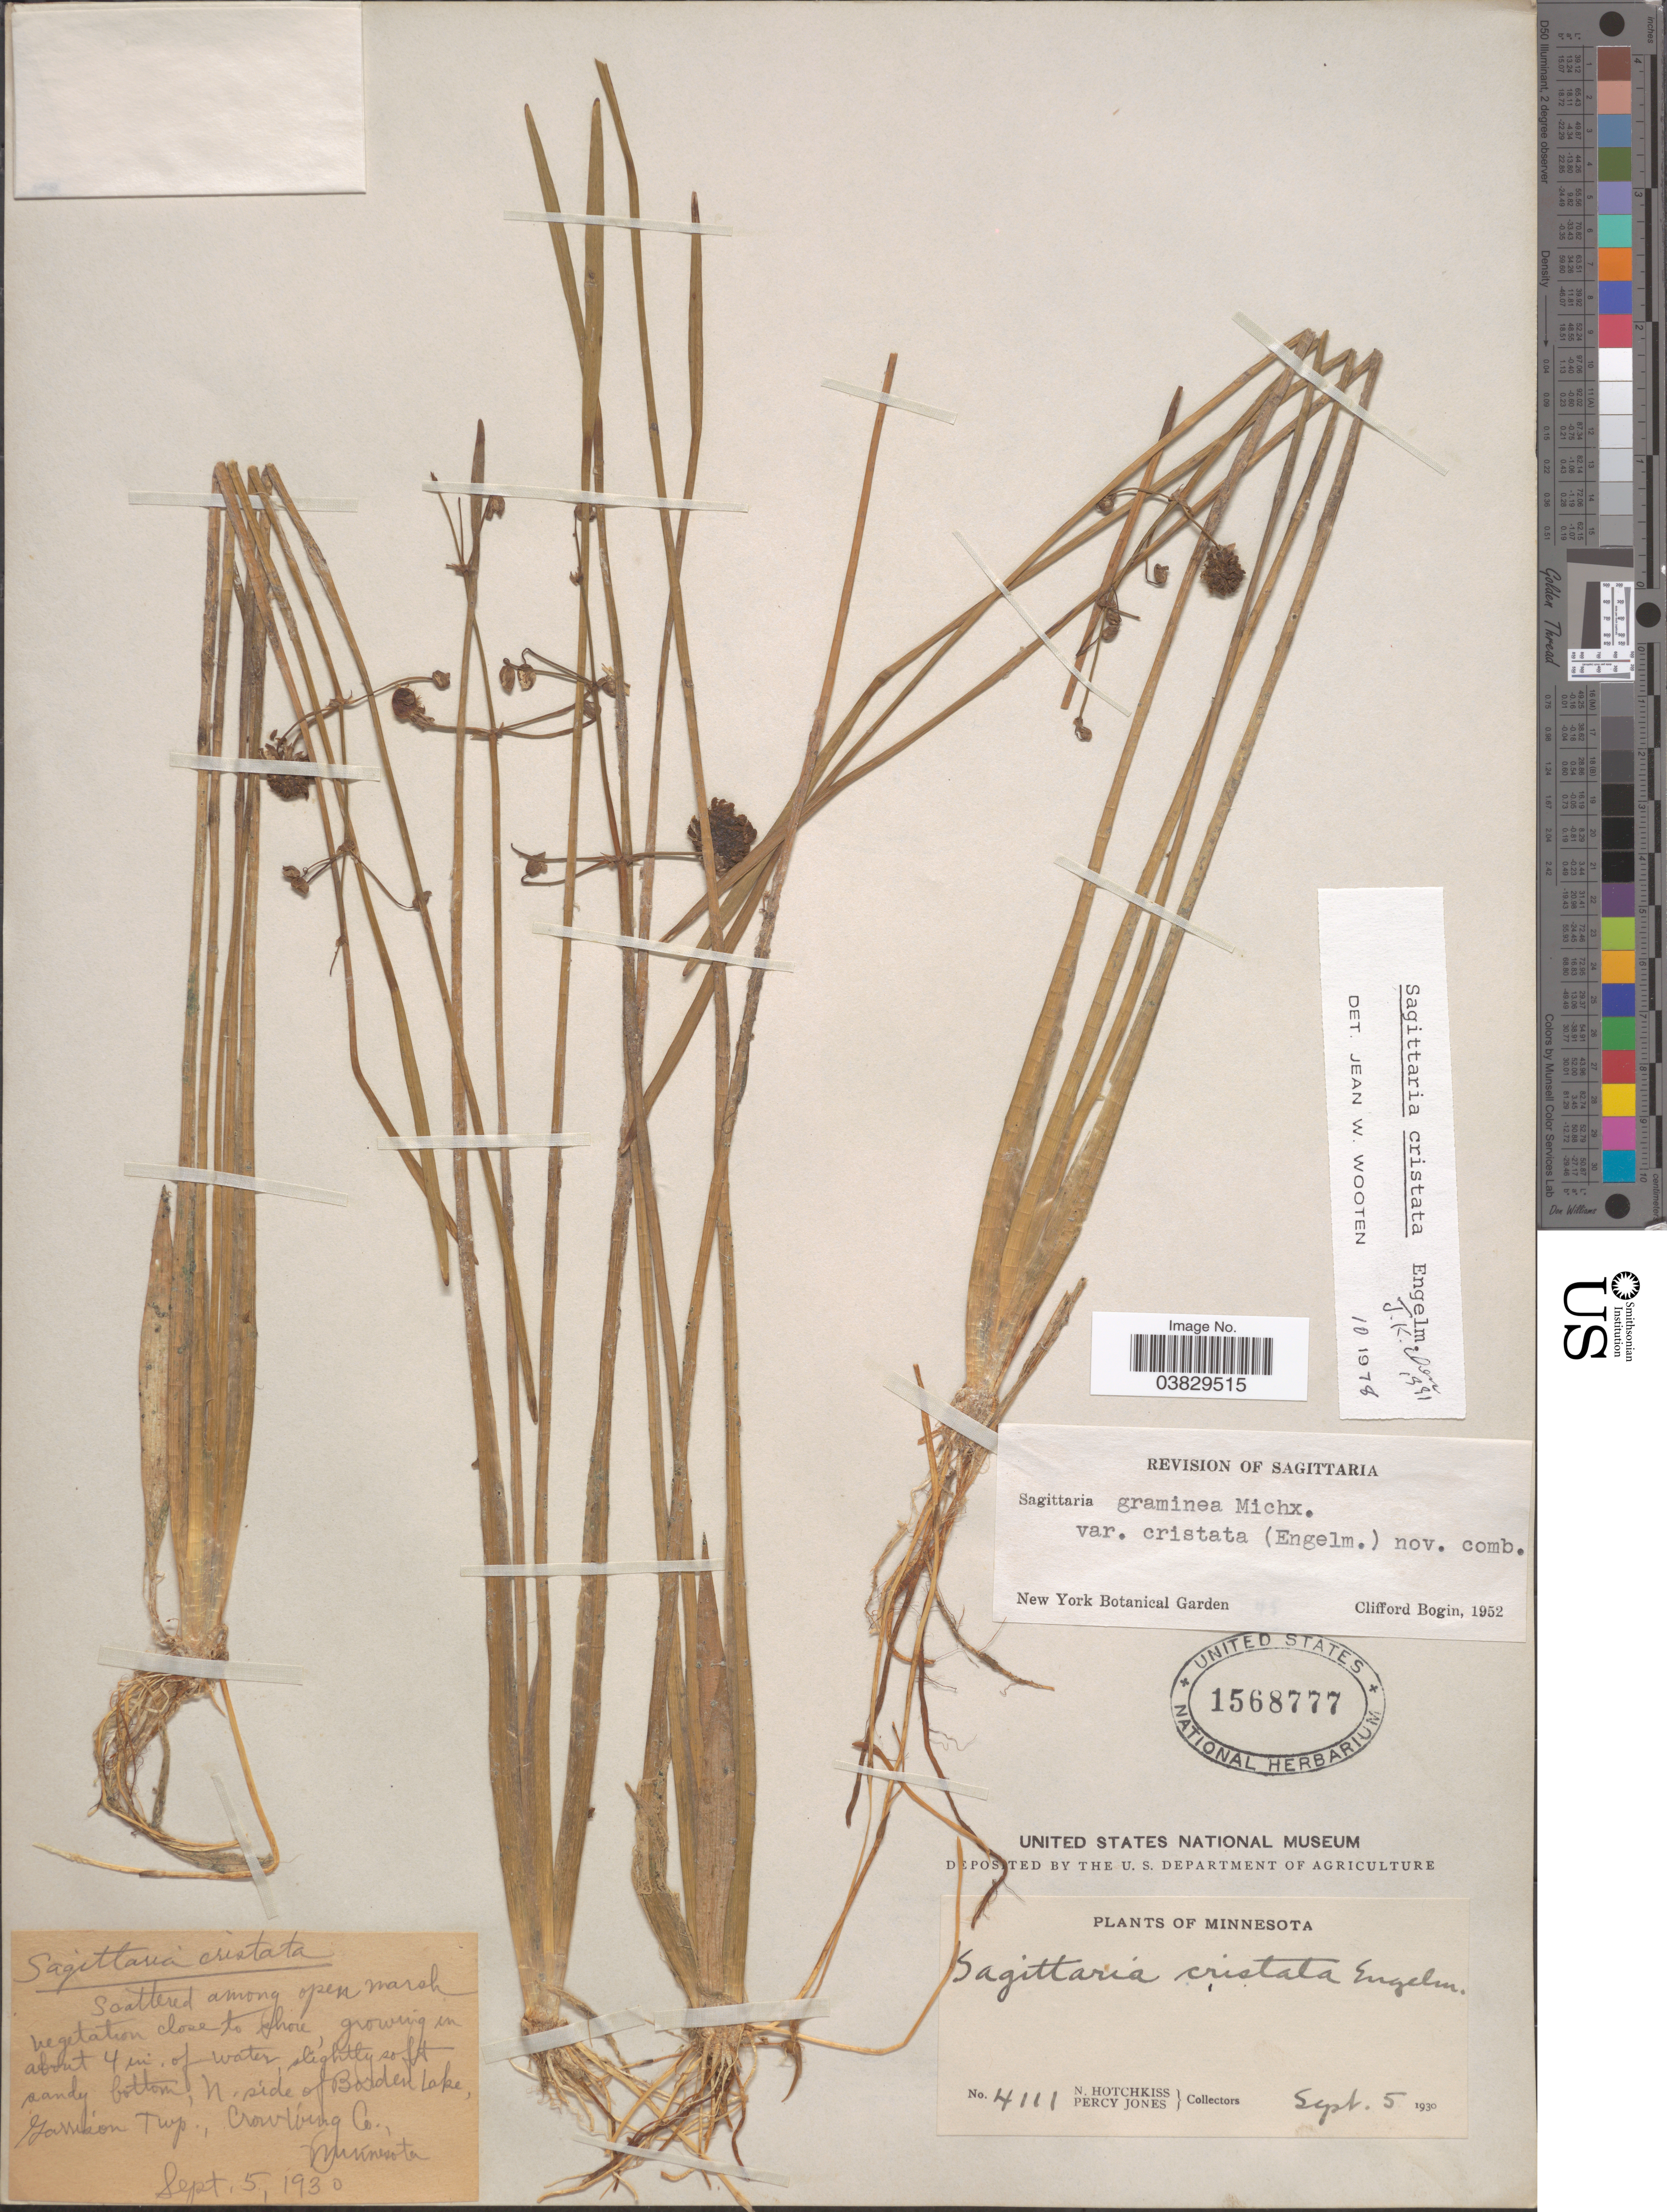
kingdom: Plantae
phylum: Tracheophyta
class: Liliopsida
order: Alismatales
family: Alismataceae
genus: Sagittaria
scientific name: Sagittaria cristata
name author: Engelm.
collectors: N. Hotchkiss & P. Jones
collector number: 4111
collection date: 1930-09-05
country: United States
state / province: Minnesota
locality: About 4 mi. of water slightly soft sandy bottom, N. side of Borden Lake, Garrison Twp., Crow Wing Co.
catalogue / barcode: US 1568777